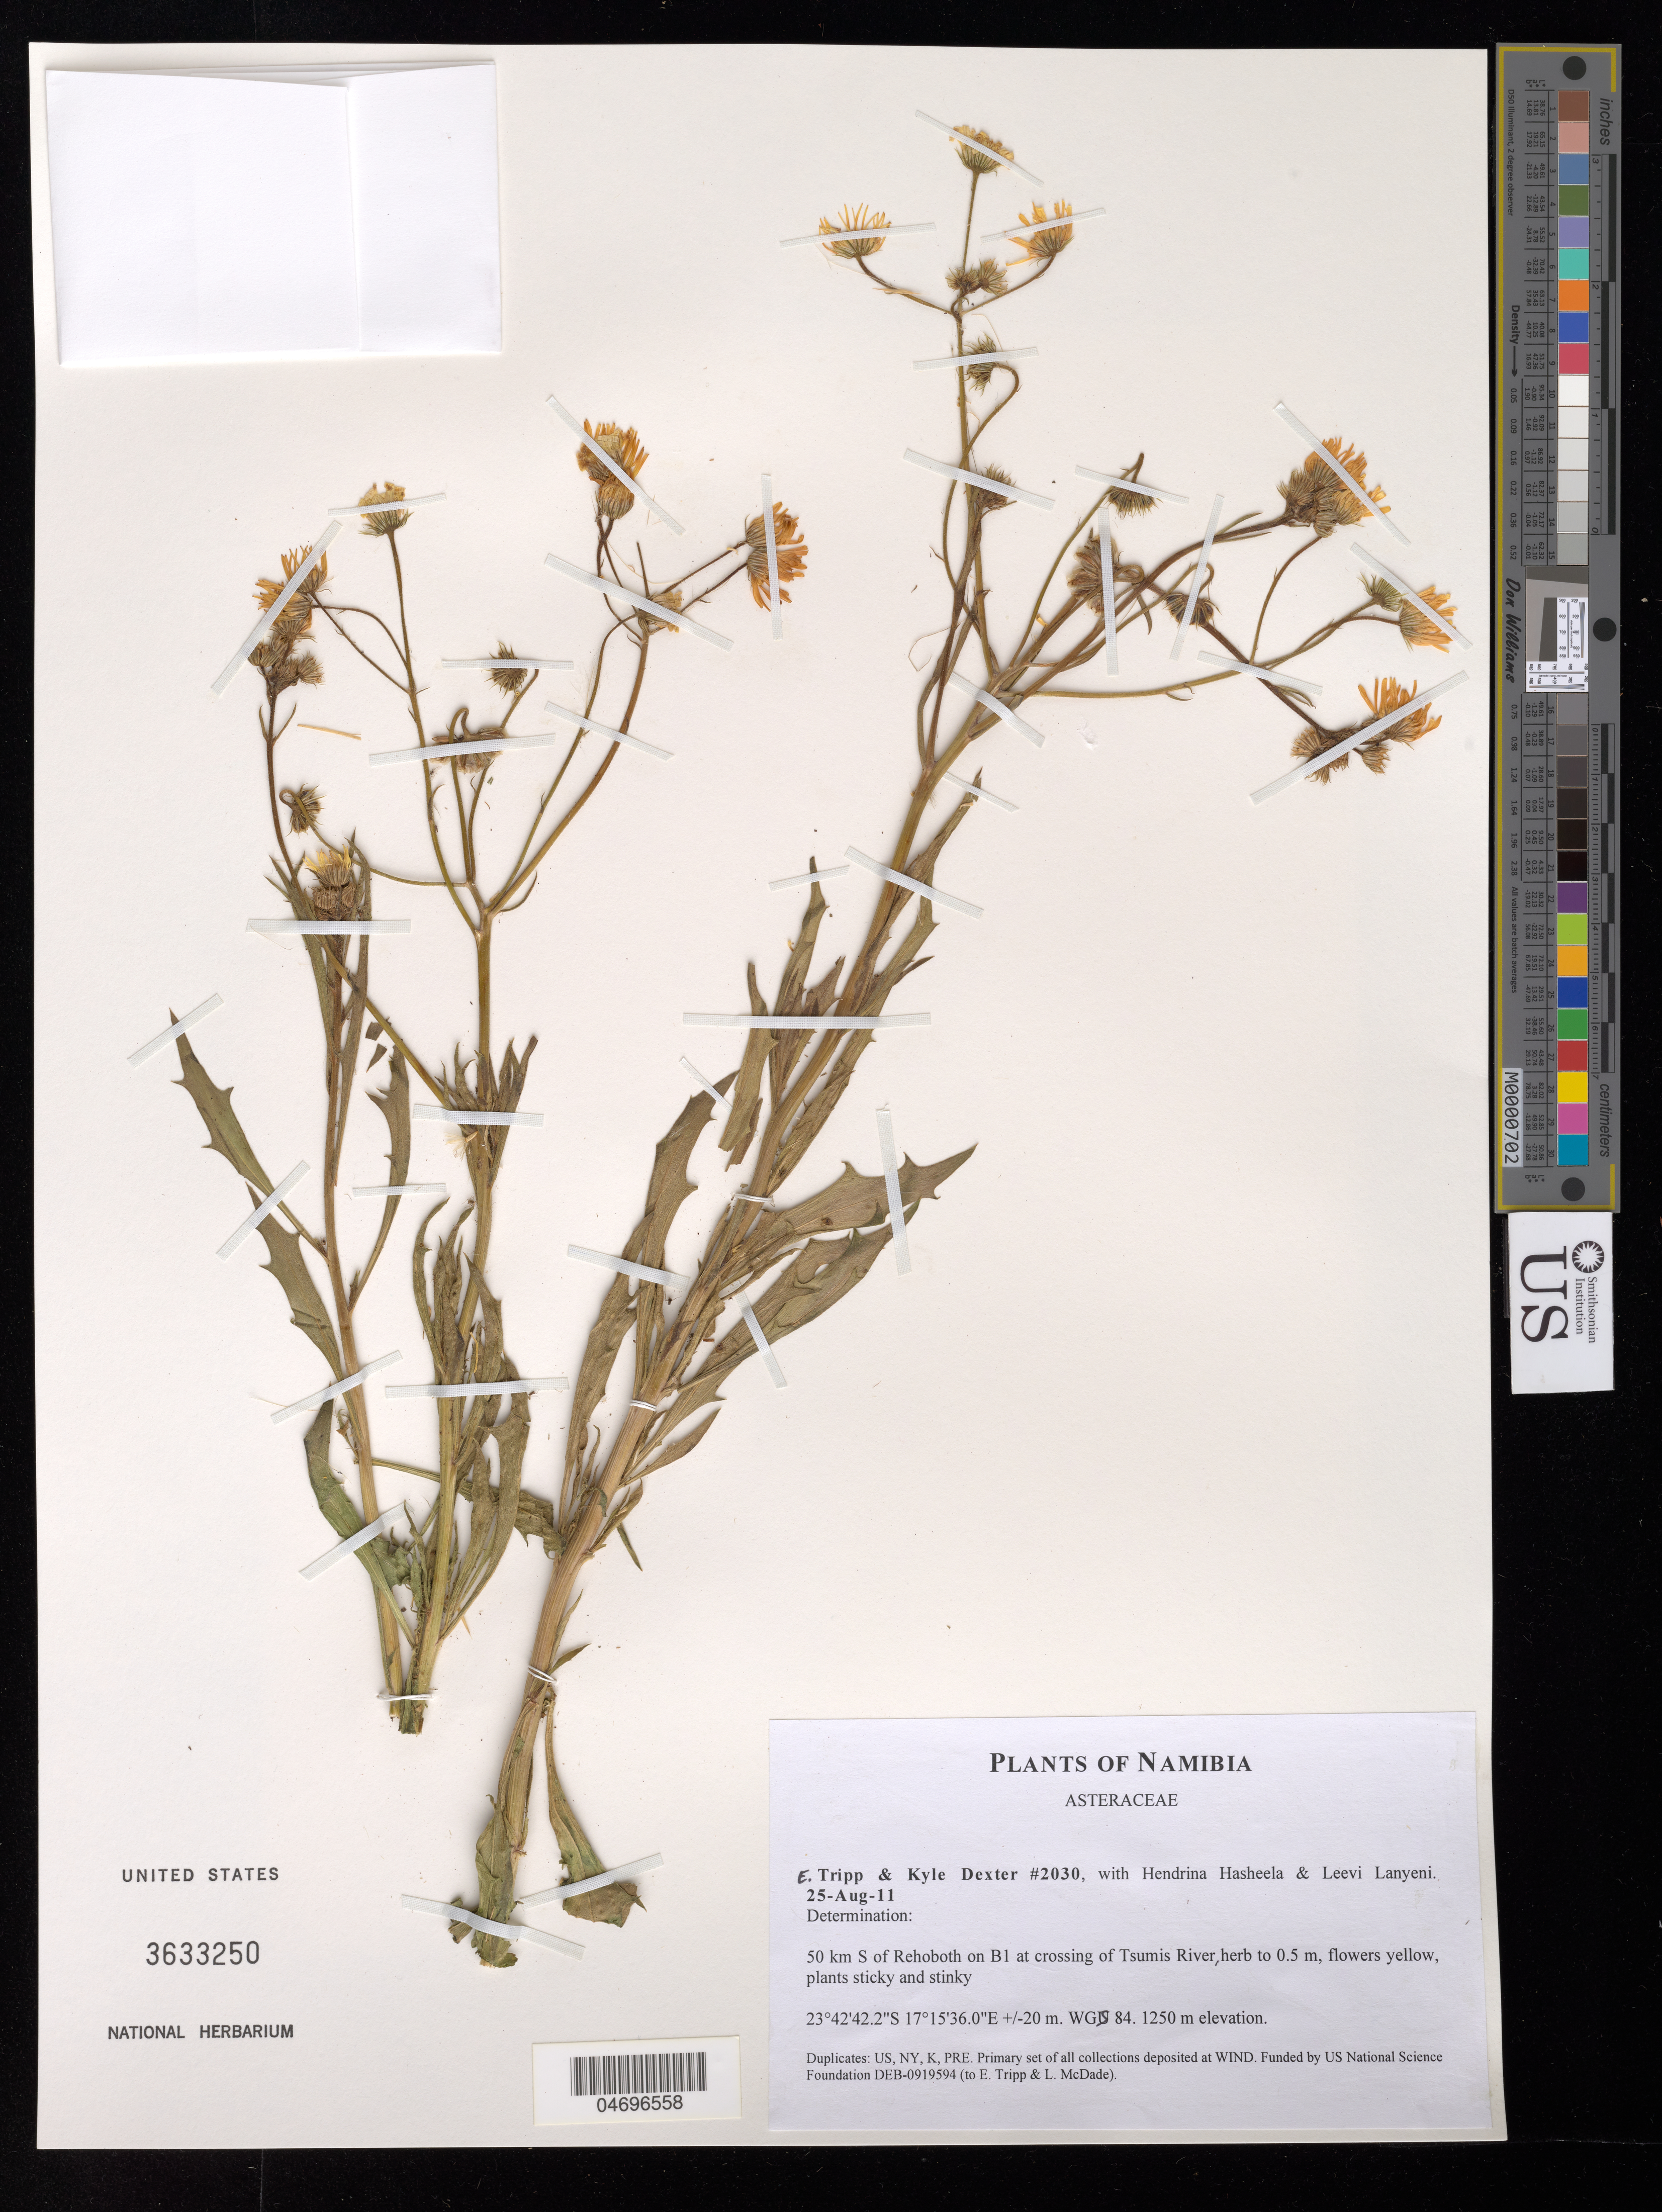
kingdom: Plantae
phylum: Tracheophyta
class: Magnoliopsida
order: Asterales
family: Asteraceae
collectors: E. Tripp, K. Dexter, H. Hasheela & L. Lanyeni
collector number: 2030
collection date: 2011-08-25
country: Namibia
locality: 50 km S of Rehoboth on B1 at crossing of Tsumis River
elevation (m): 1250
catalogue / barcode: US 3633250